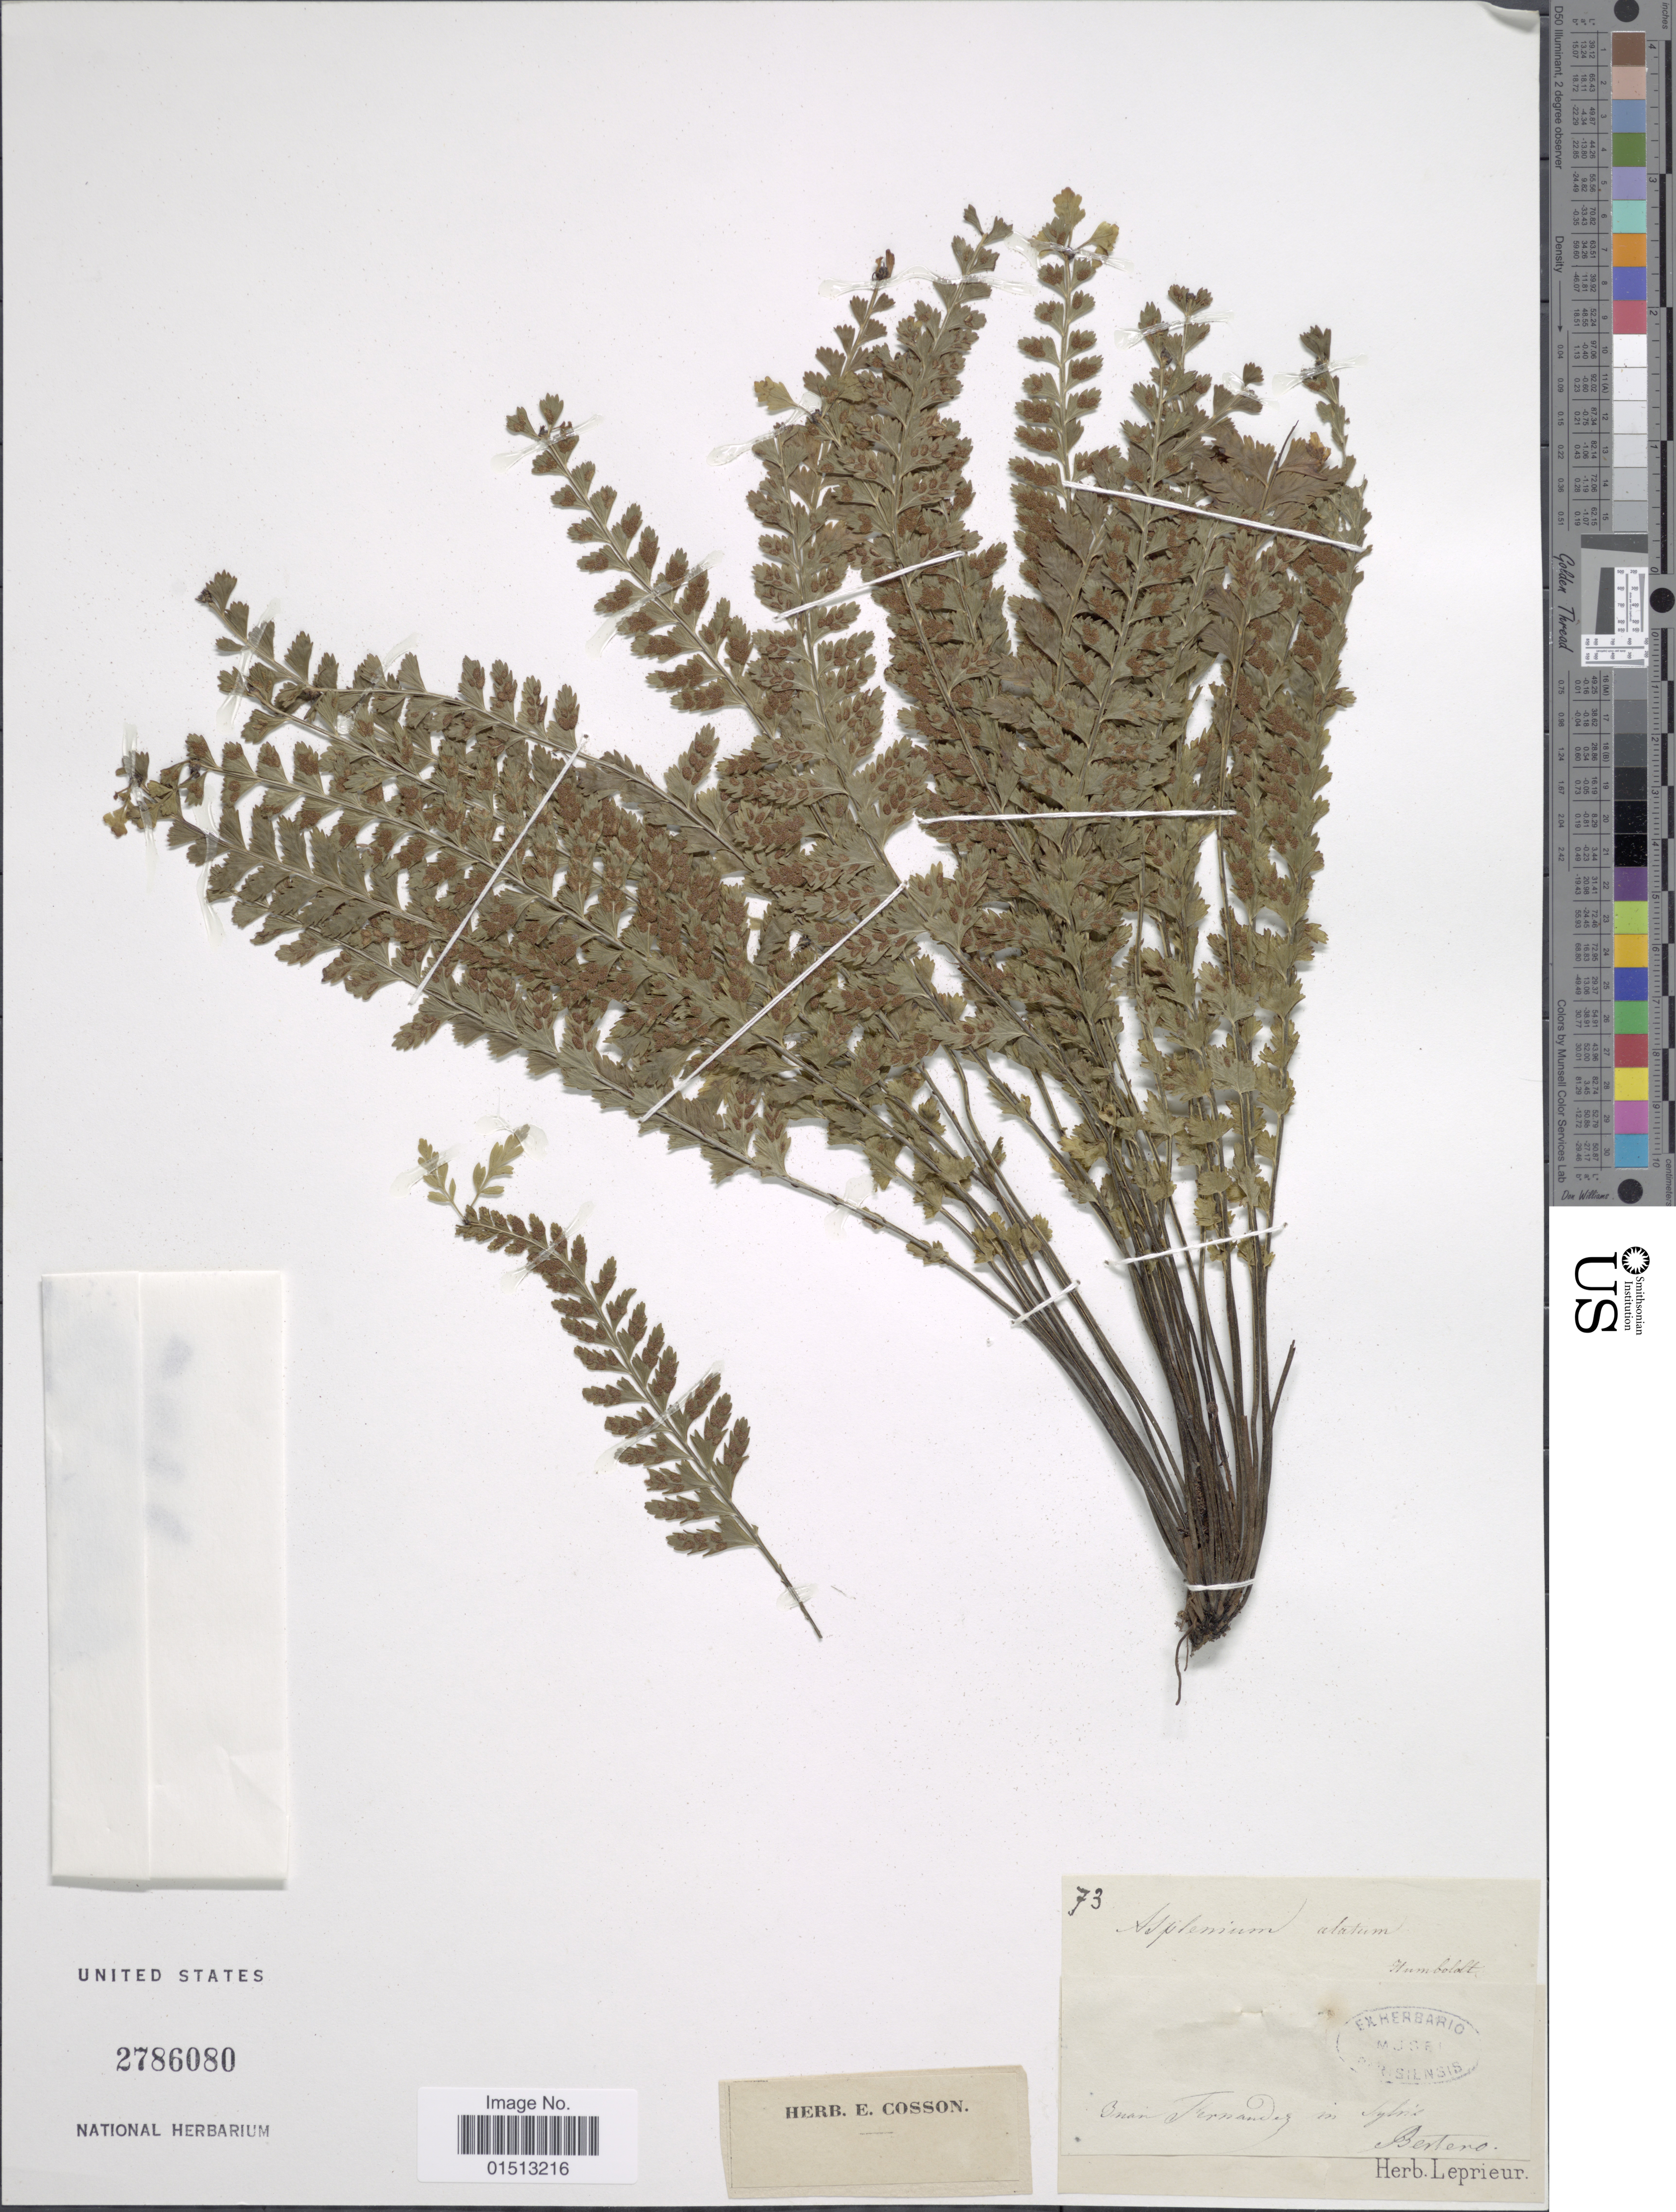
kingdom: Plantae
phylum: Tracheophyta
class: Polypodiopsida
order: Polypodiales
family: Aspleniaceae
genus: Asplenium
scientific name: Asplenium stellatum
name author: Colla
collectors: Bertero, --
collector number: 73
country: Chile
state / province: Valparaiso (V)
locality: Juan Fernandez in sylvis.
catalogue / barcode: US 2786080